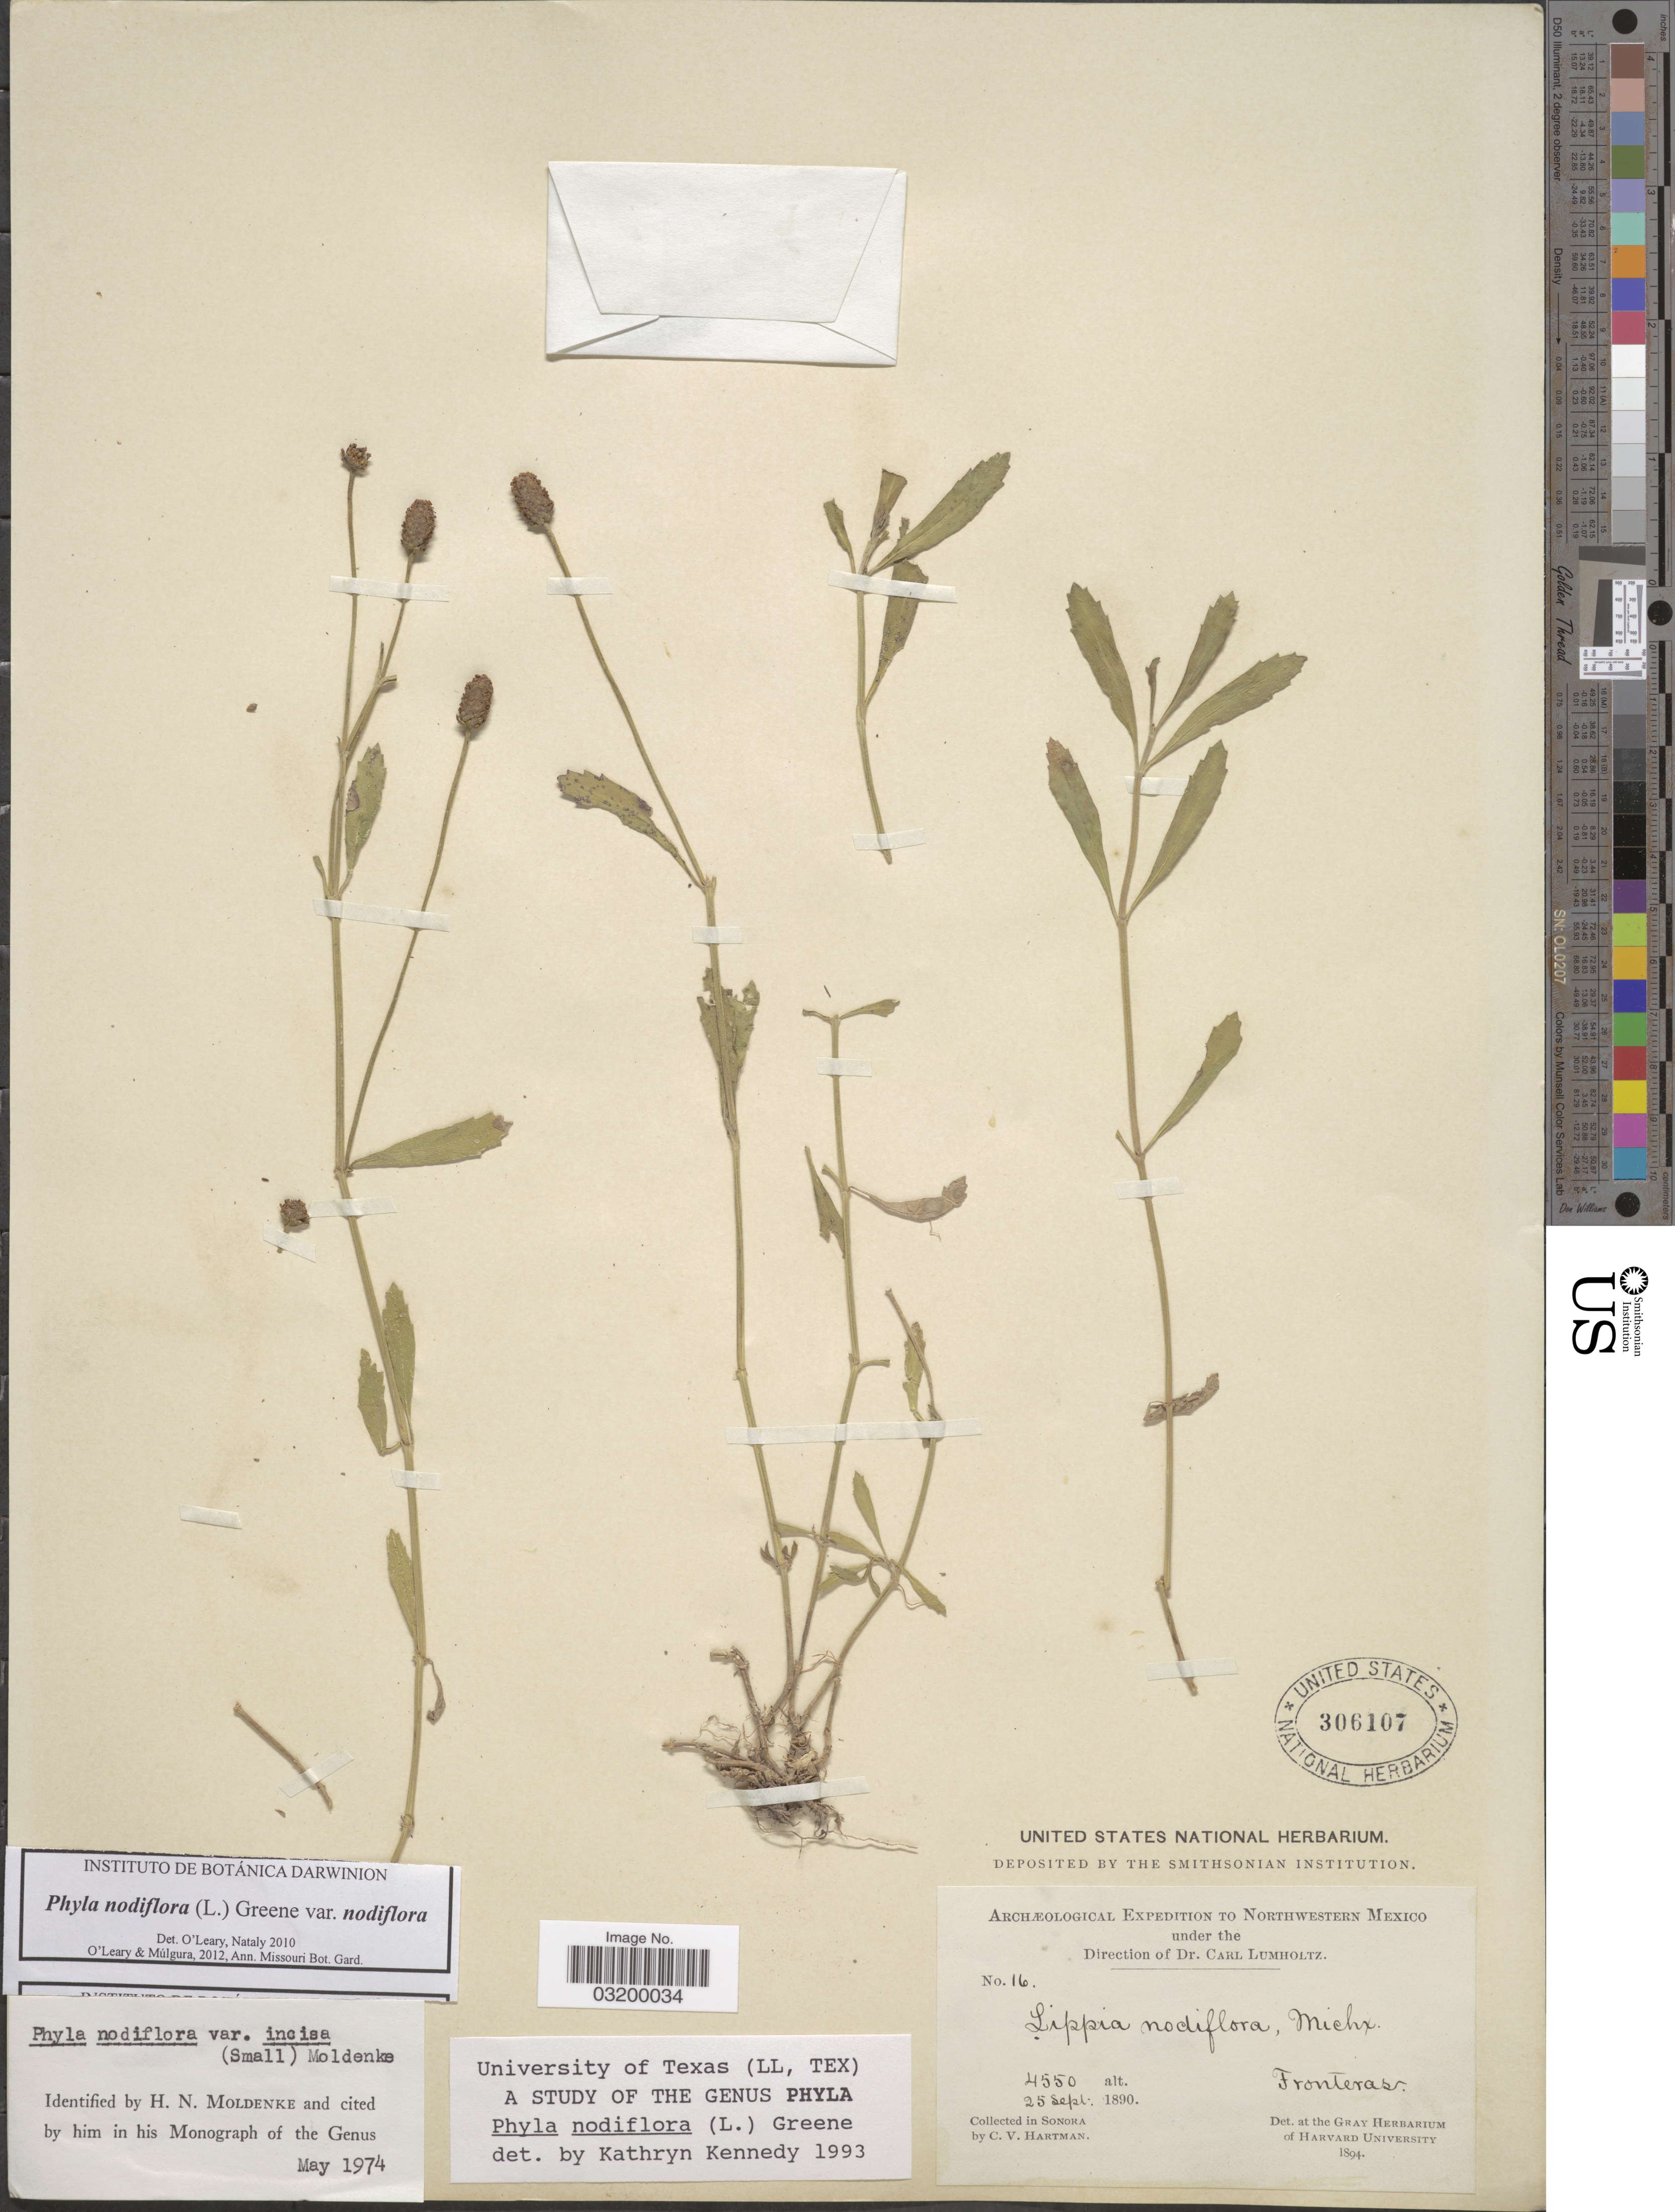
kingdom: Plantae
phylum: Tracheophyta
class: Magnoliopsida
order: Lamiales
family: Verbenaceae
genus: Phyla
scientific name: Phyla nodiflora var. nodiflora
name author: (L.) Greene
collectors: C. V. Hartman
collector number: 16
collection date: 1890-09-25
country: Mexico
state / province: Sonora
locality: Northwestern Mexico. Fronteras.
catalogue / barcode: US 306107